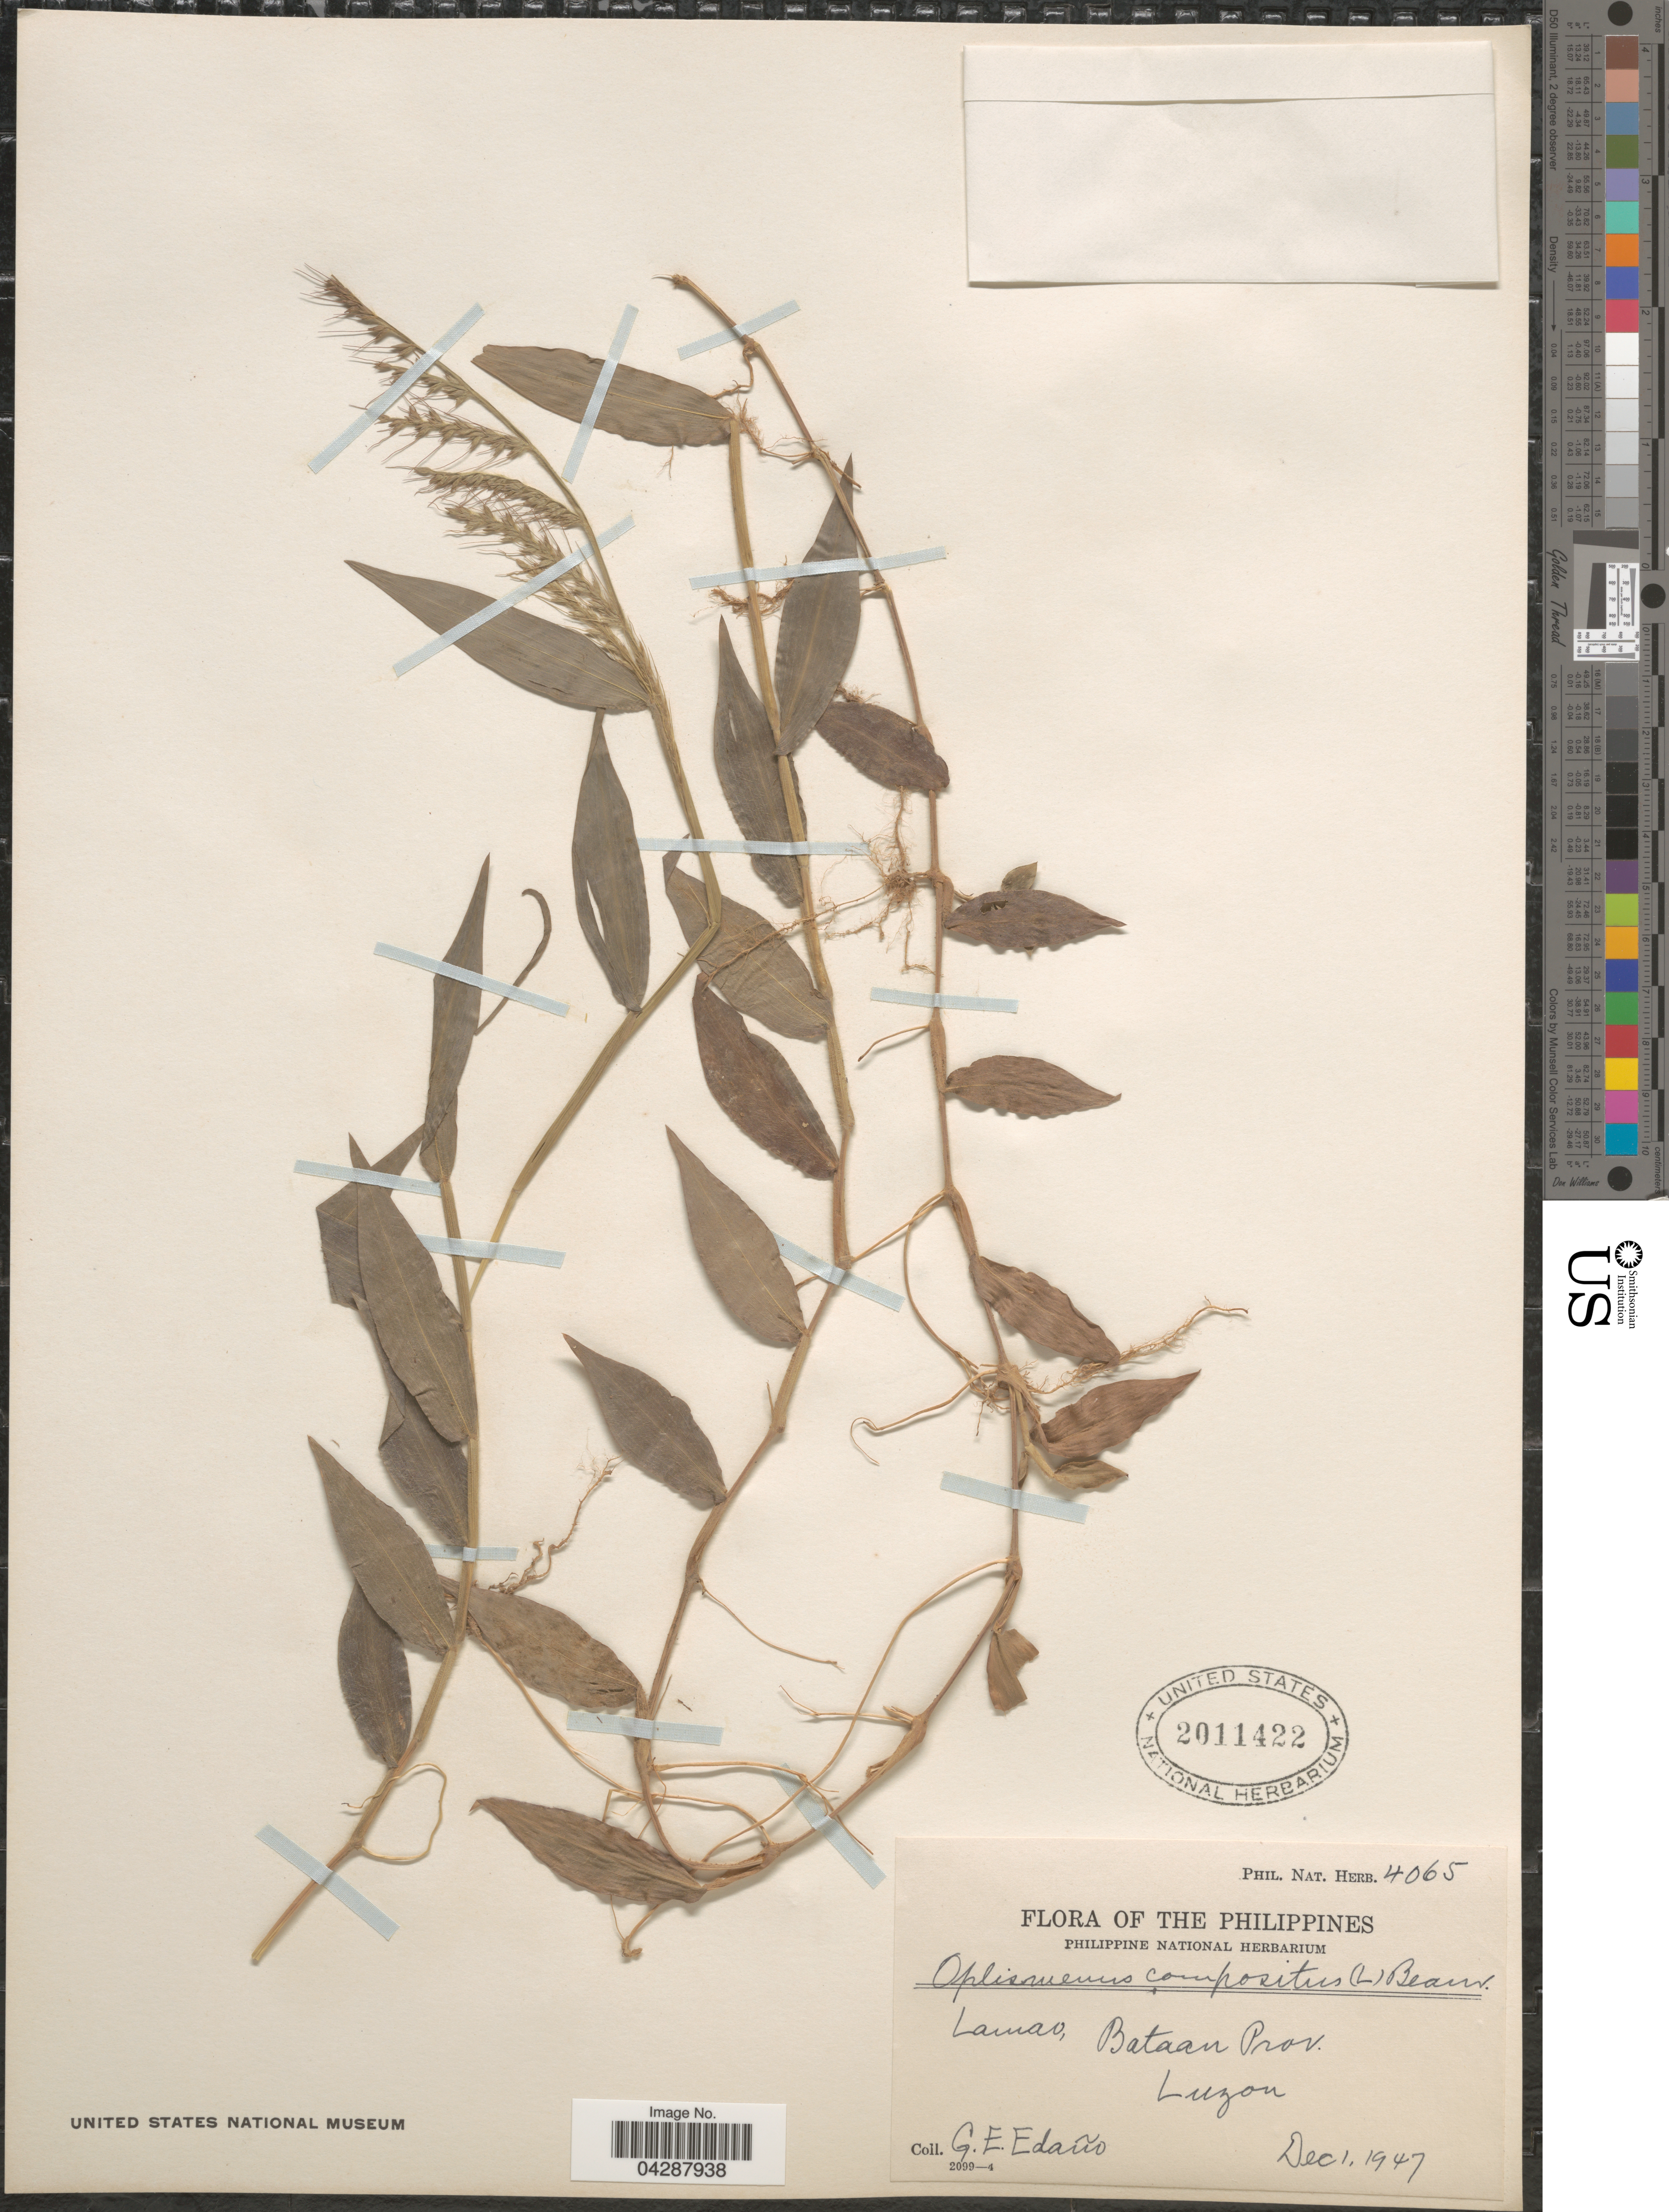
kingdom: Plantae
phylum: Tracheophyta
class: Liliopsida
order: Poales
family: Poaceae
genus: Oplismenus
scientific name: Oplismenus compositus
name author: (L.) P. Beauv.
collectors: G. E. Edaño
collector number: Phil. Nat. Herb 4065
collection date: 1947-12-01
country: Philippines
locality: Lamao, Bataan Prov. Luzon.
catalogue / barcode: US 2011422